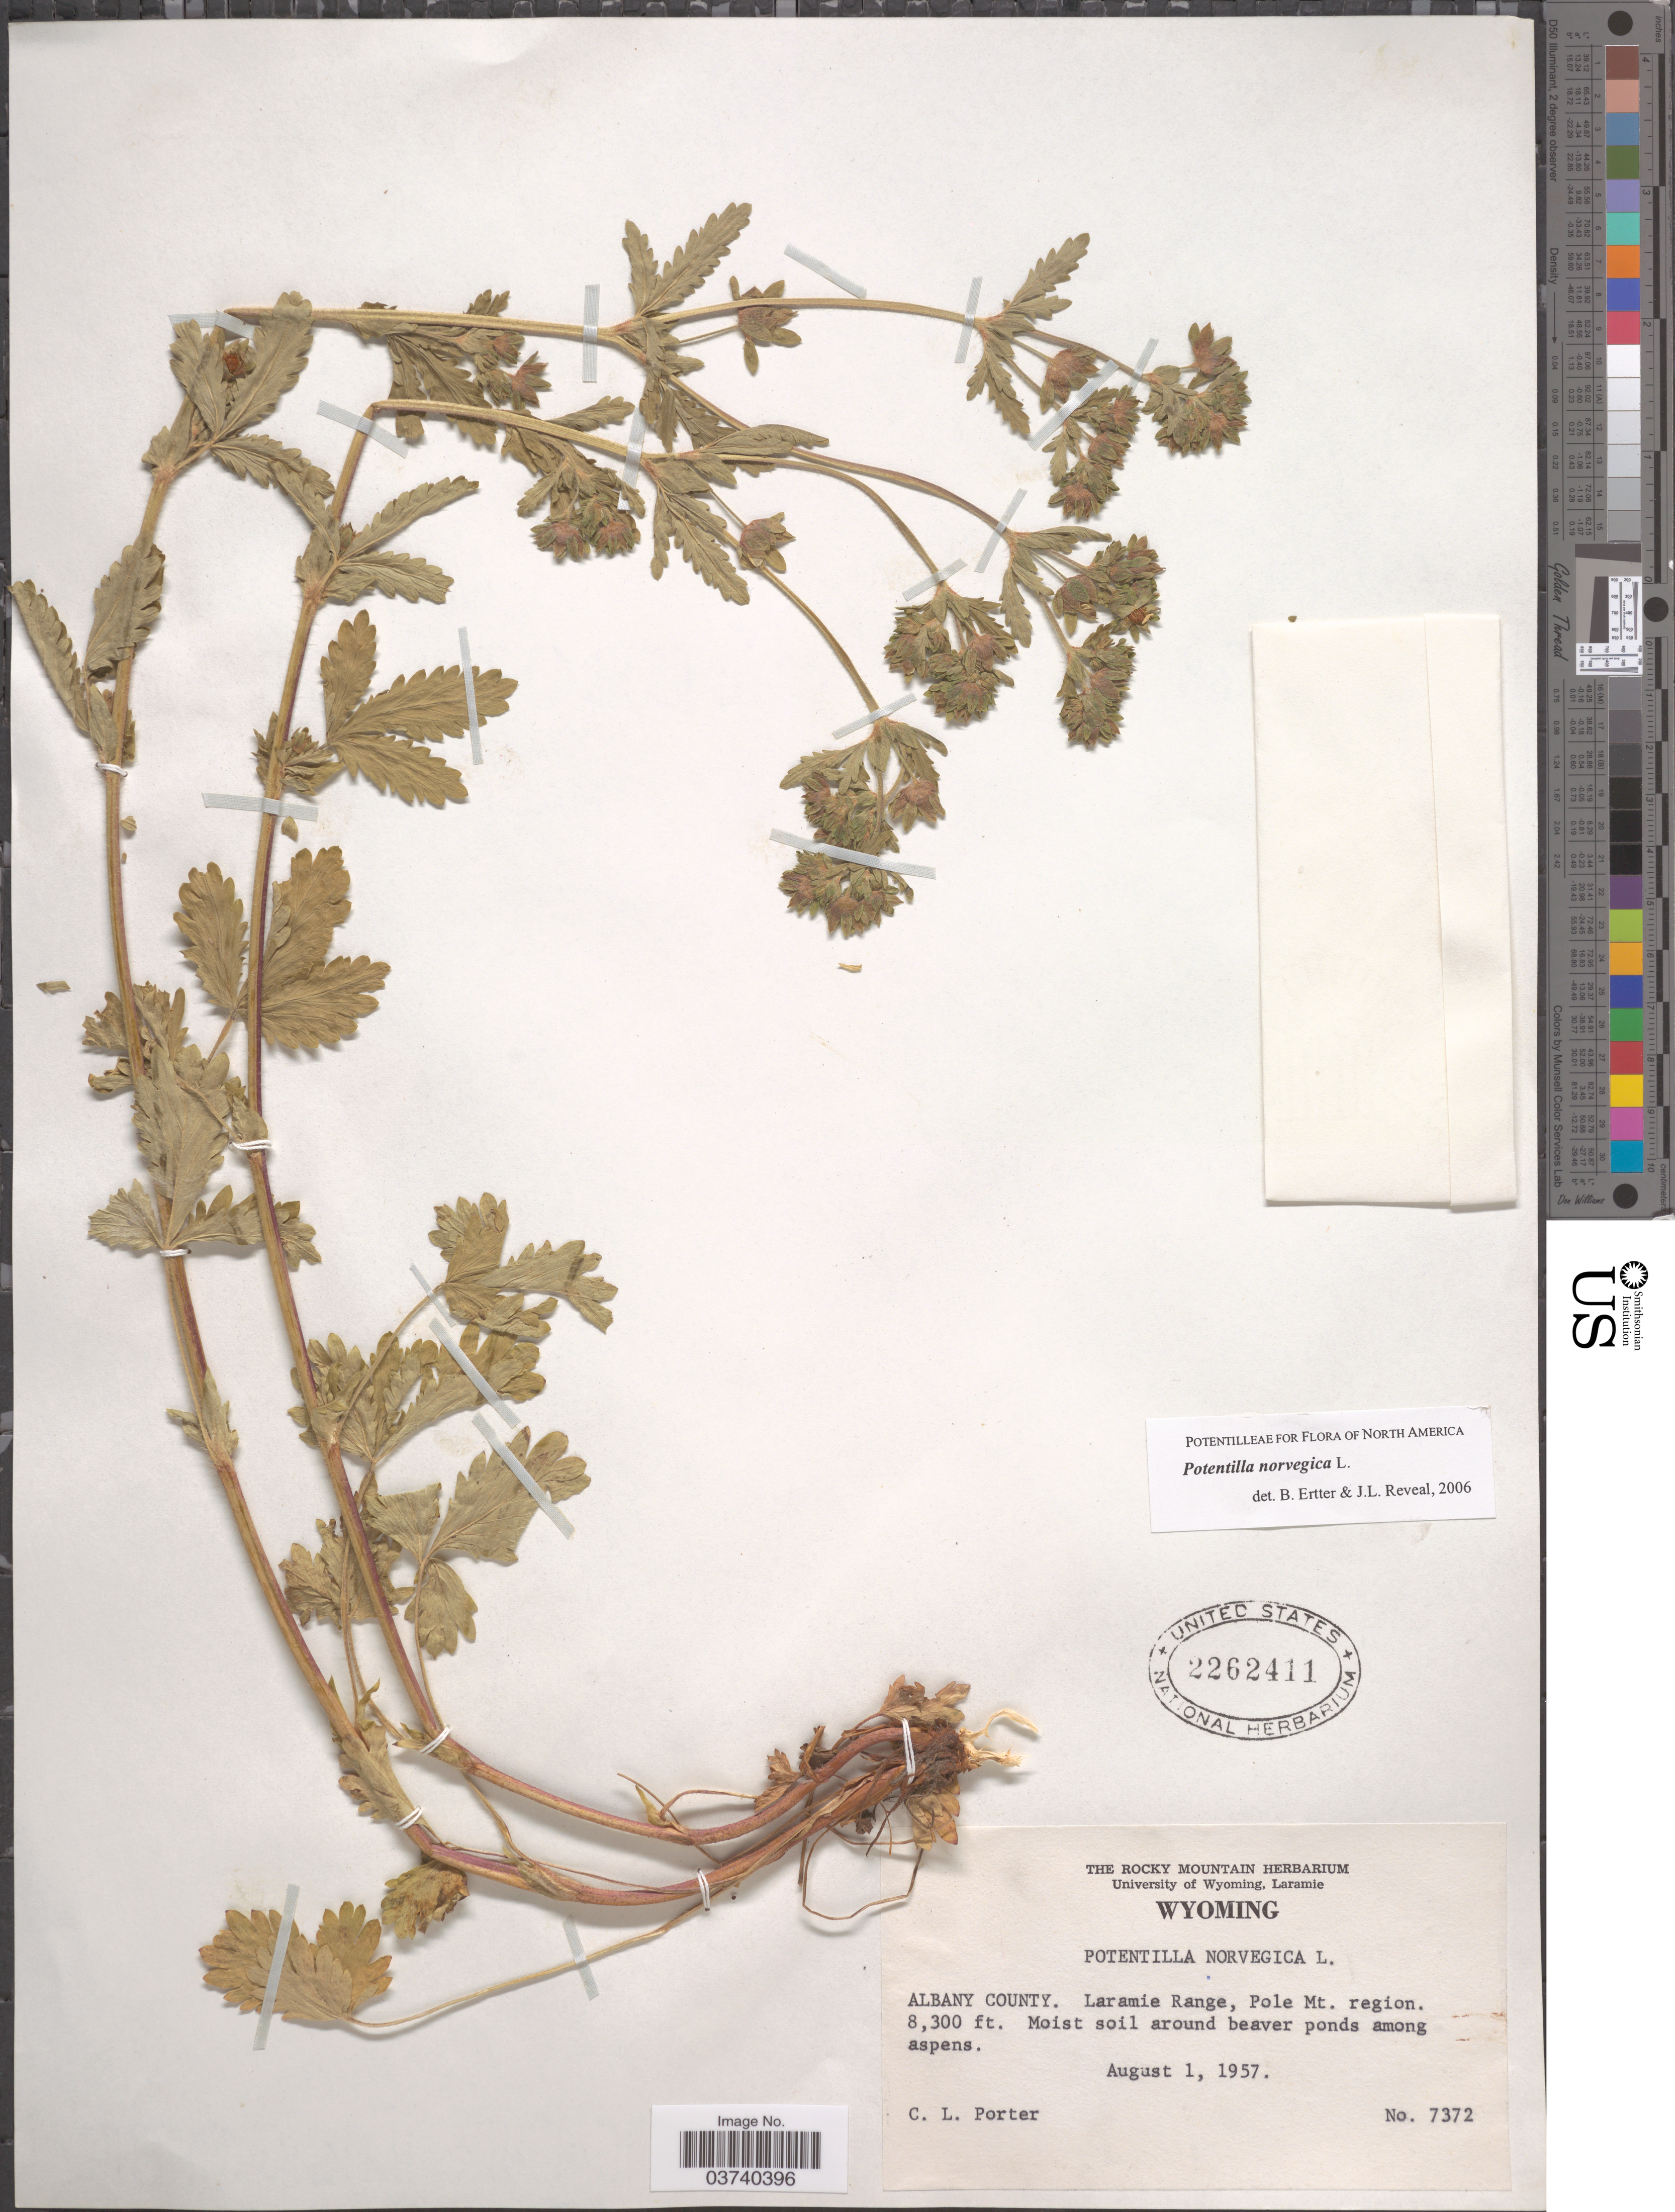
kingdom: Plantae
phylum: Tracheophyta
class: Magnoliopsida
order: Rosales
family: Rosaceae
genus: Potentilla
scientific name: Potentilla norvegica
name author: L.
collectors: C. L. Porter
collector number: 7372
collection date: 1957-08-01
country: United States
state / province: Wyoming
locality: Albany County. Laramie Range, Pole Mt. region.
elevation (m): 2530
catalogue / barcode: US 2262411